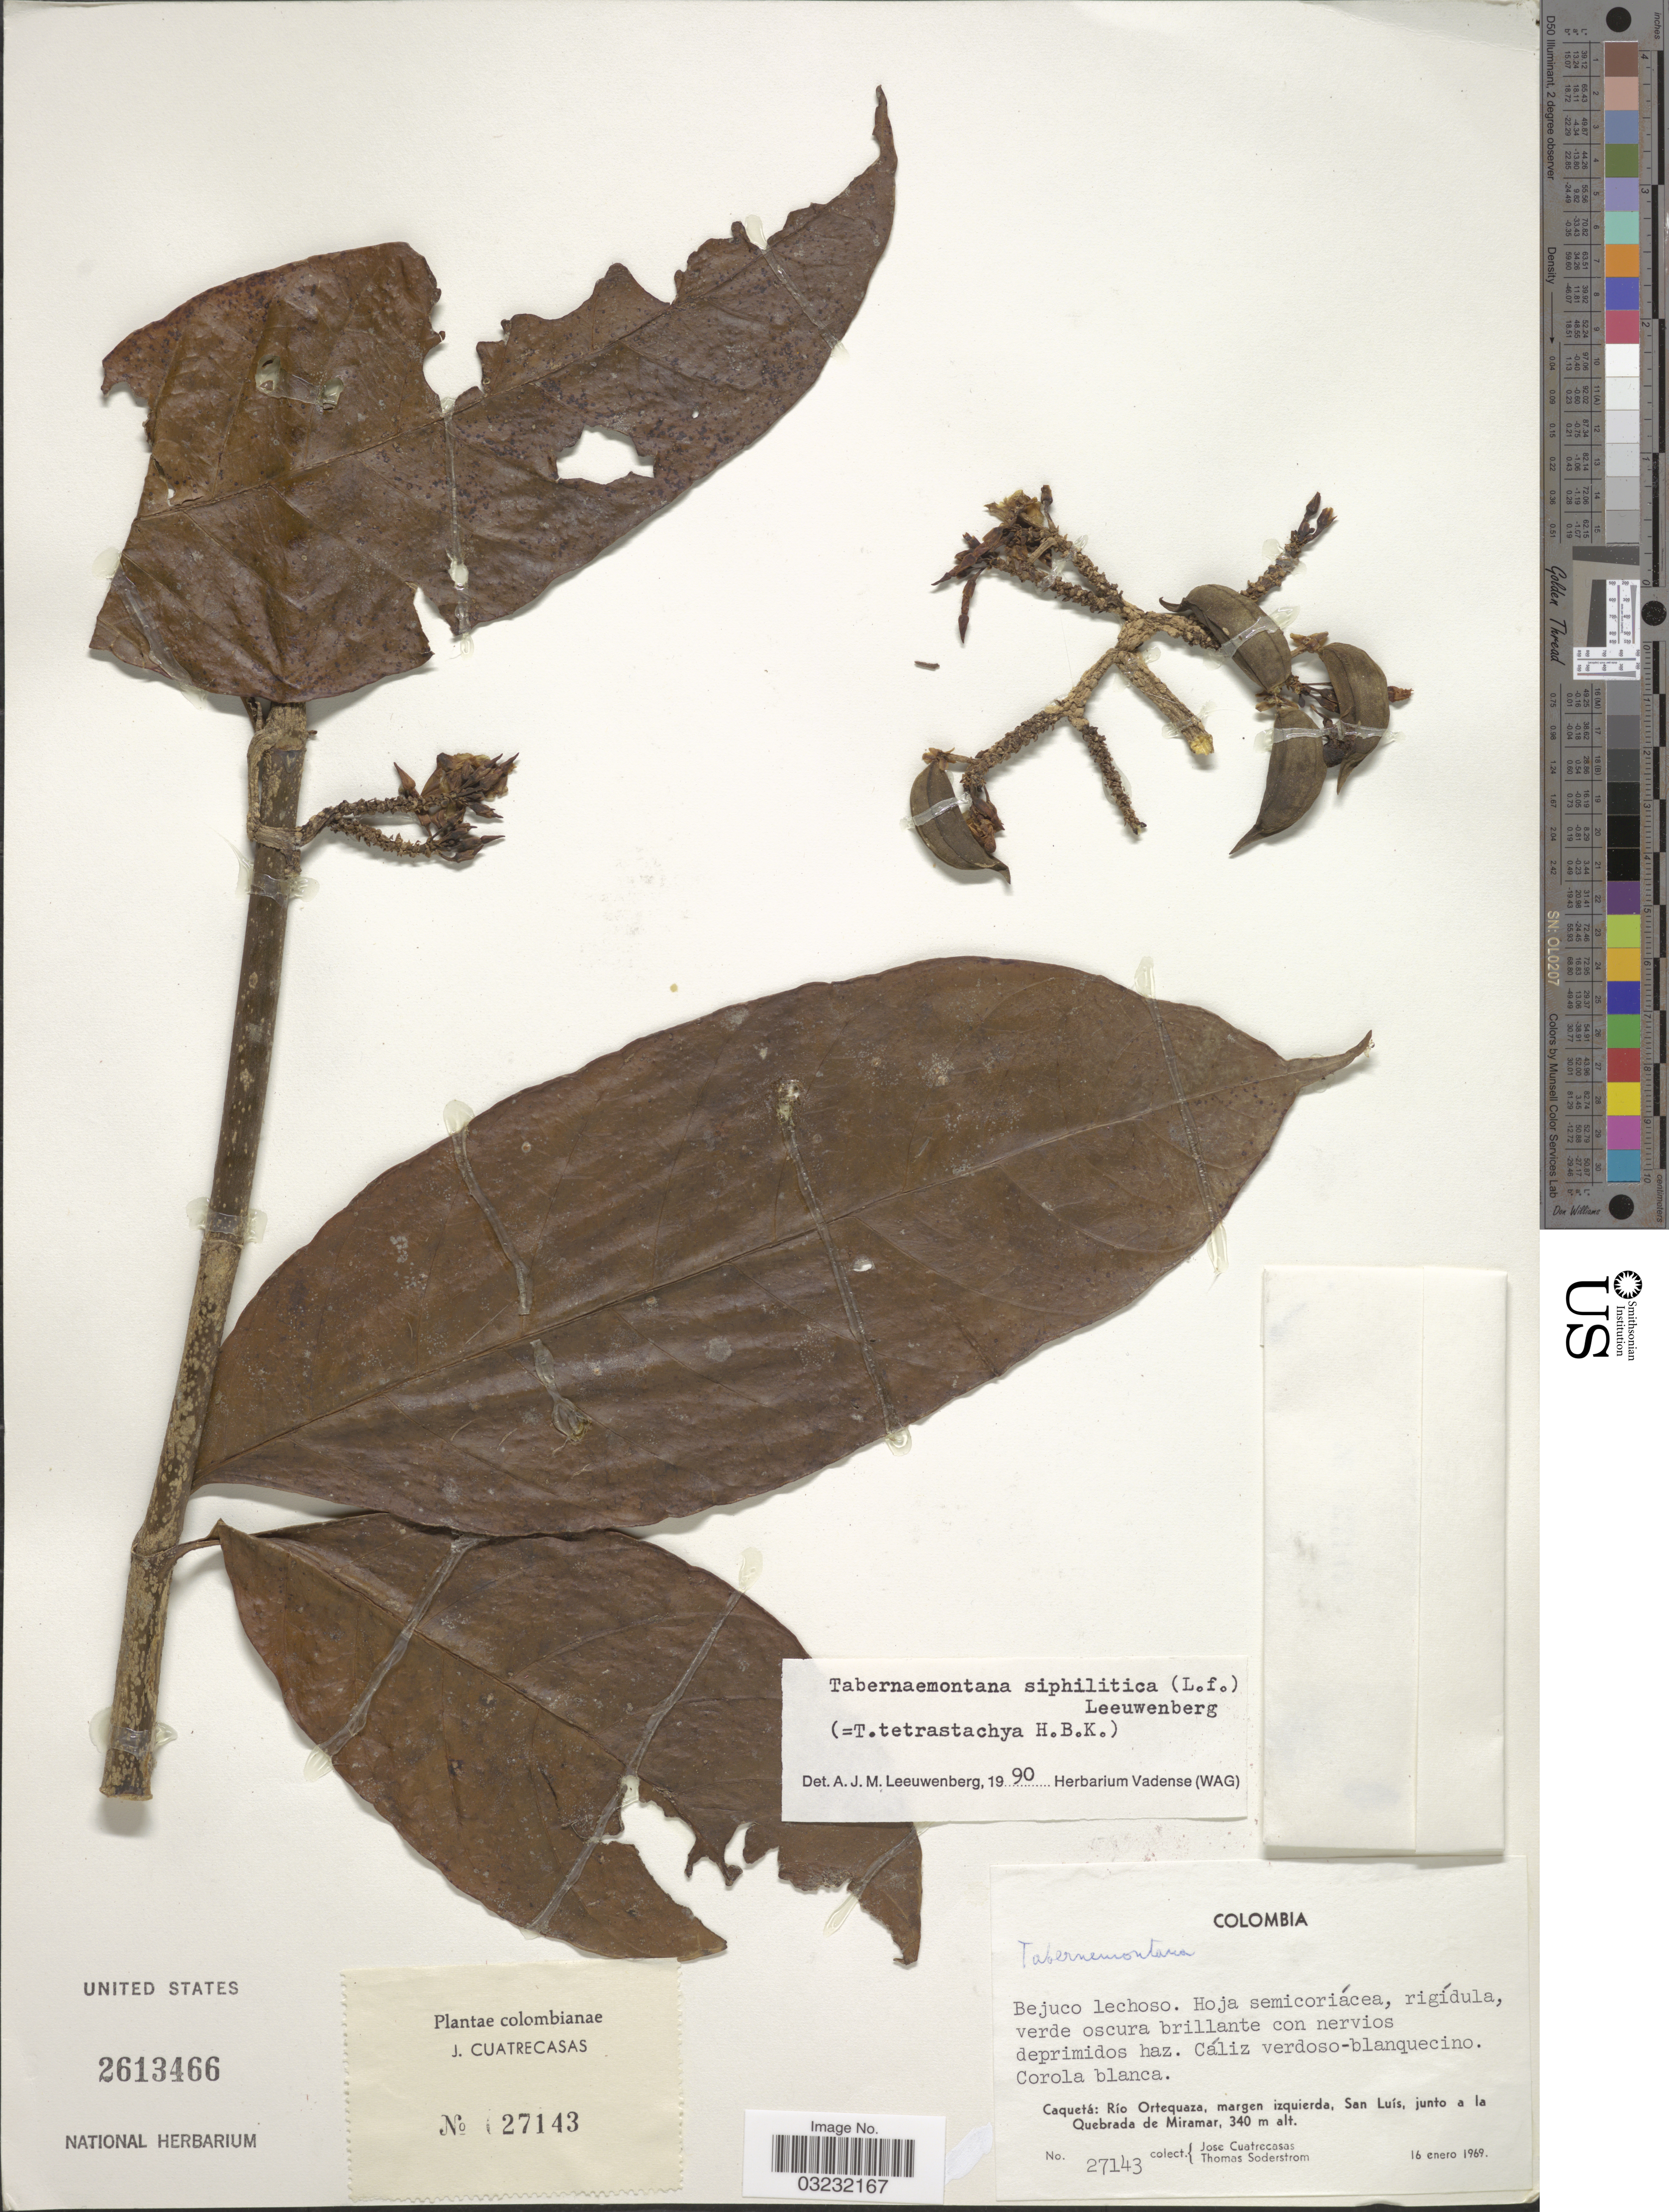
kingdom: Plantae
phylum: Tracheophyta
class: Magnoliopsida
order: Gentianales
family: Apocynaceae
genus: Tabernaemontana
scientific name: Tabernaemontana siphilitica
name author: (L. f.) Leeuwenb.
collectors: J. Cuatrecasas & T. R. Soderstrom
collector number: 27143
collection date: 1969-01-16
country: Colombia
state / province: Caquetá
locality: Caquetá: Río Ortequaza, margen izquierda, San Luís, junto a la Quebrada de Miramar.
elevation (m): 340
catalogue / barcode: US 2613466